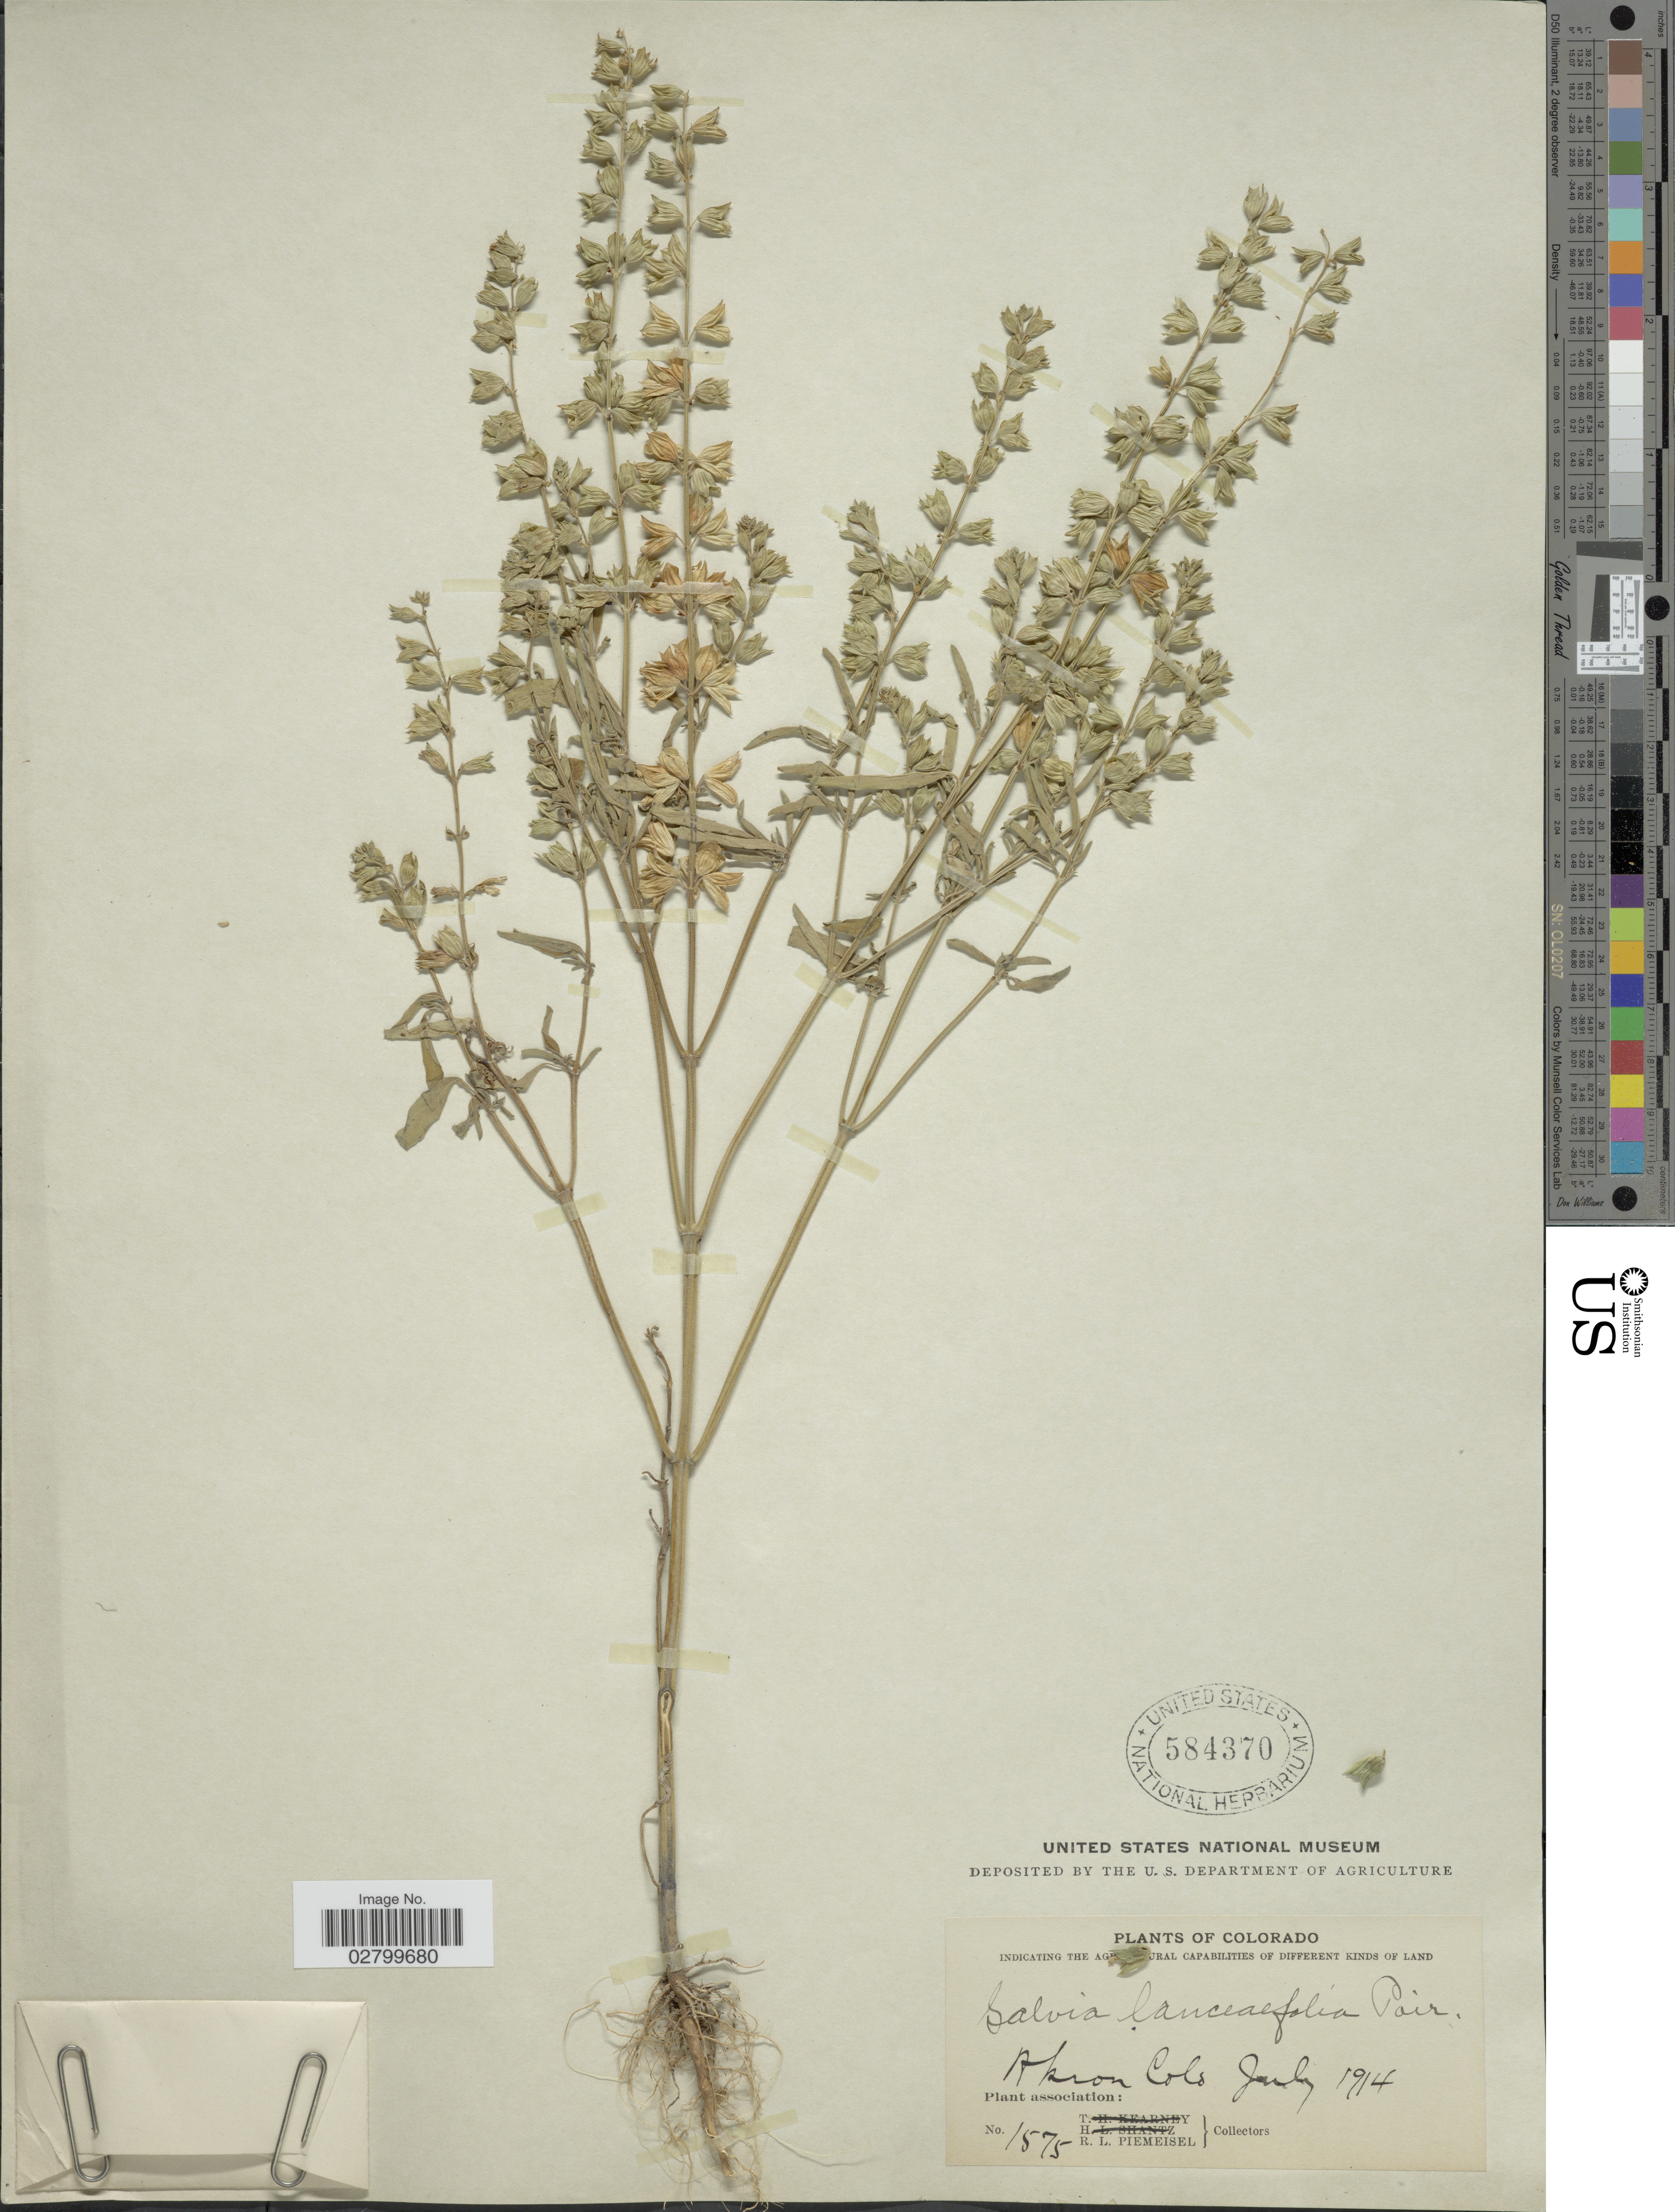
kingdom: Plantae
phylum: Tracheophyta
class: Magnoliopsida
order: Lamiales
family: Lamiaceae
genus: Salvia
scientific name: Salvia lanceaefolia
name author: Lam.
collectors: R. L. Piemeisel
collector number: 1575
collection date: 1914-07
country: United States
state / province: Colorado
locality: Akron Colo.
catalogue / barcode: US 584370